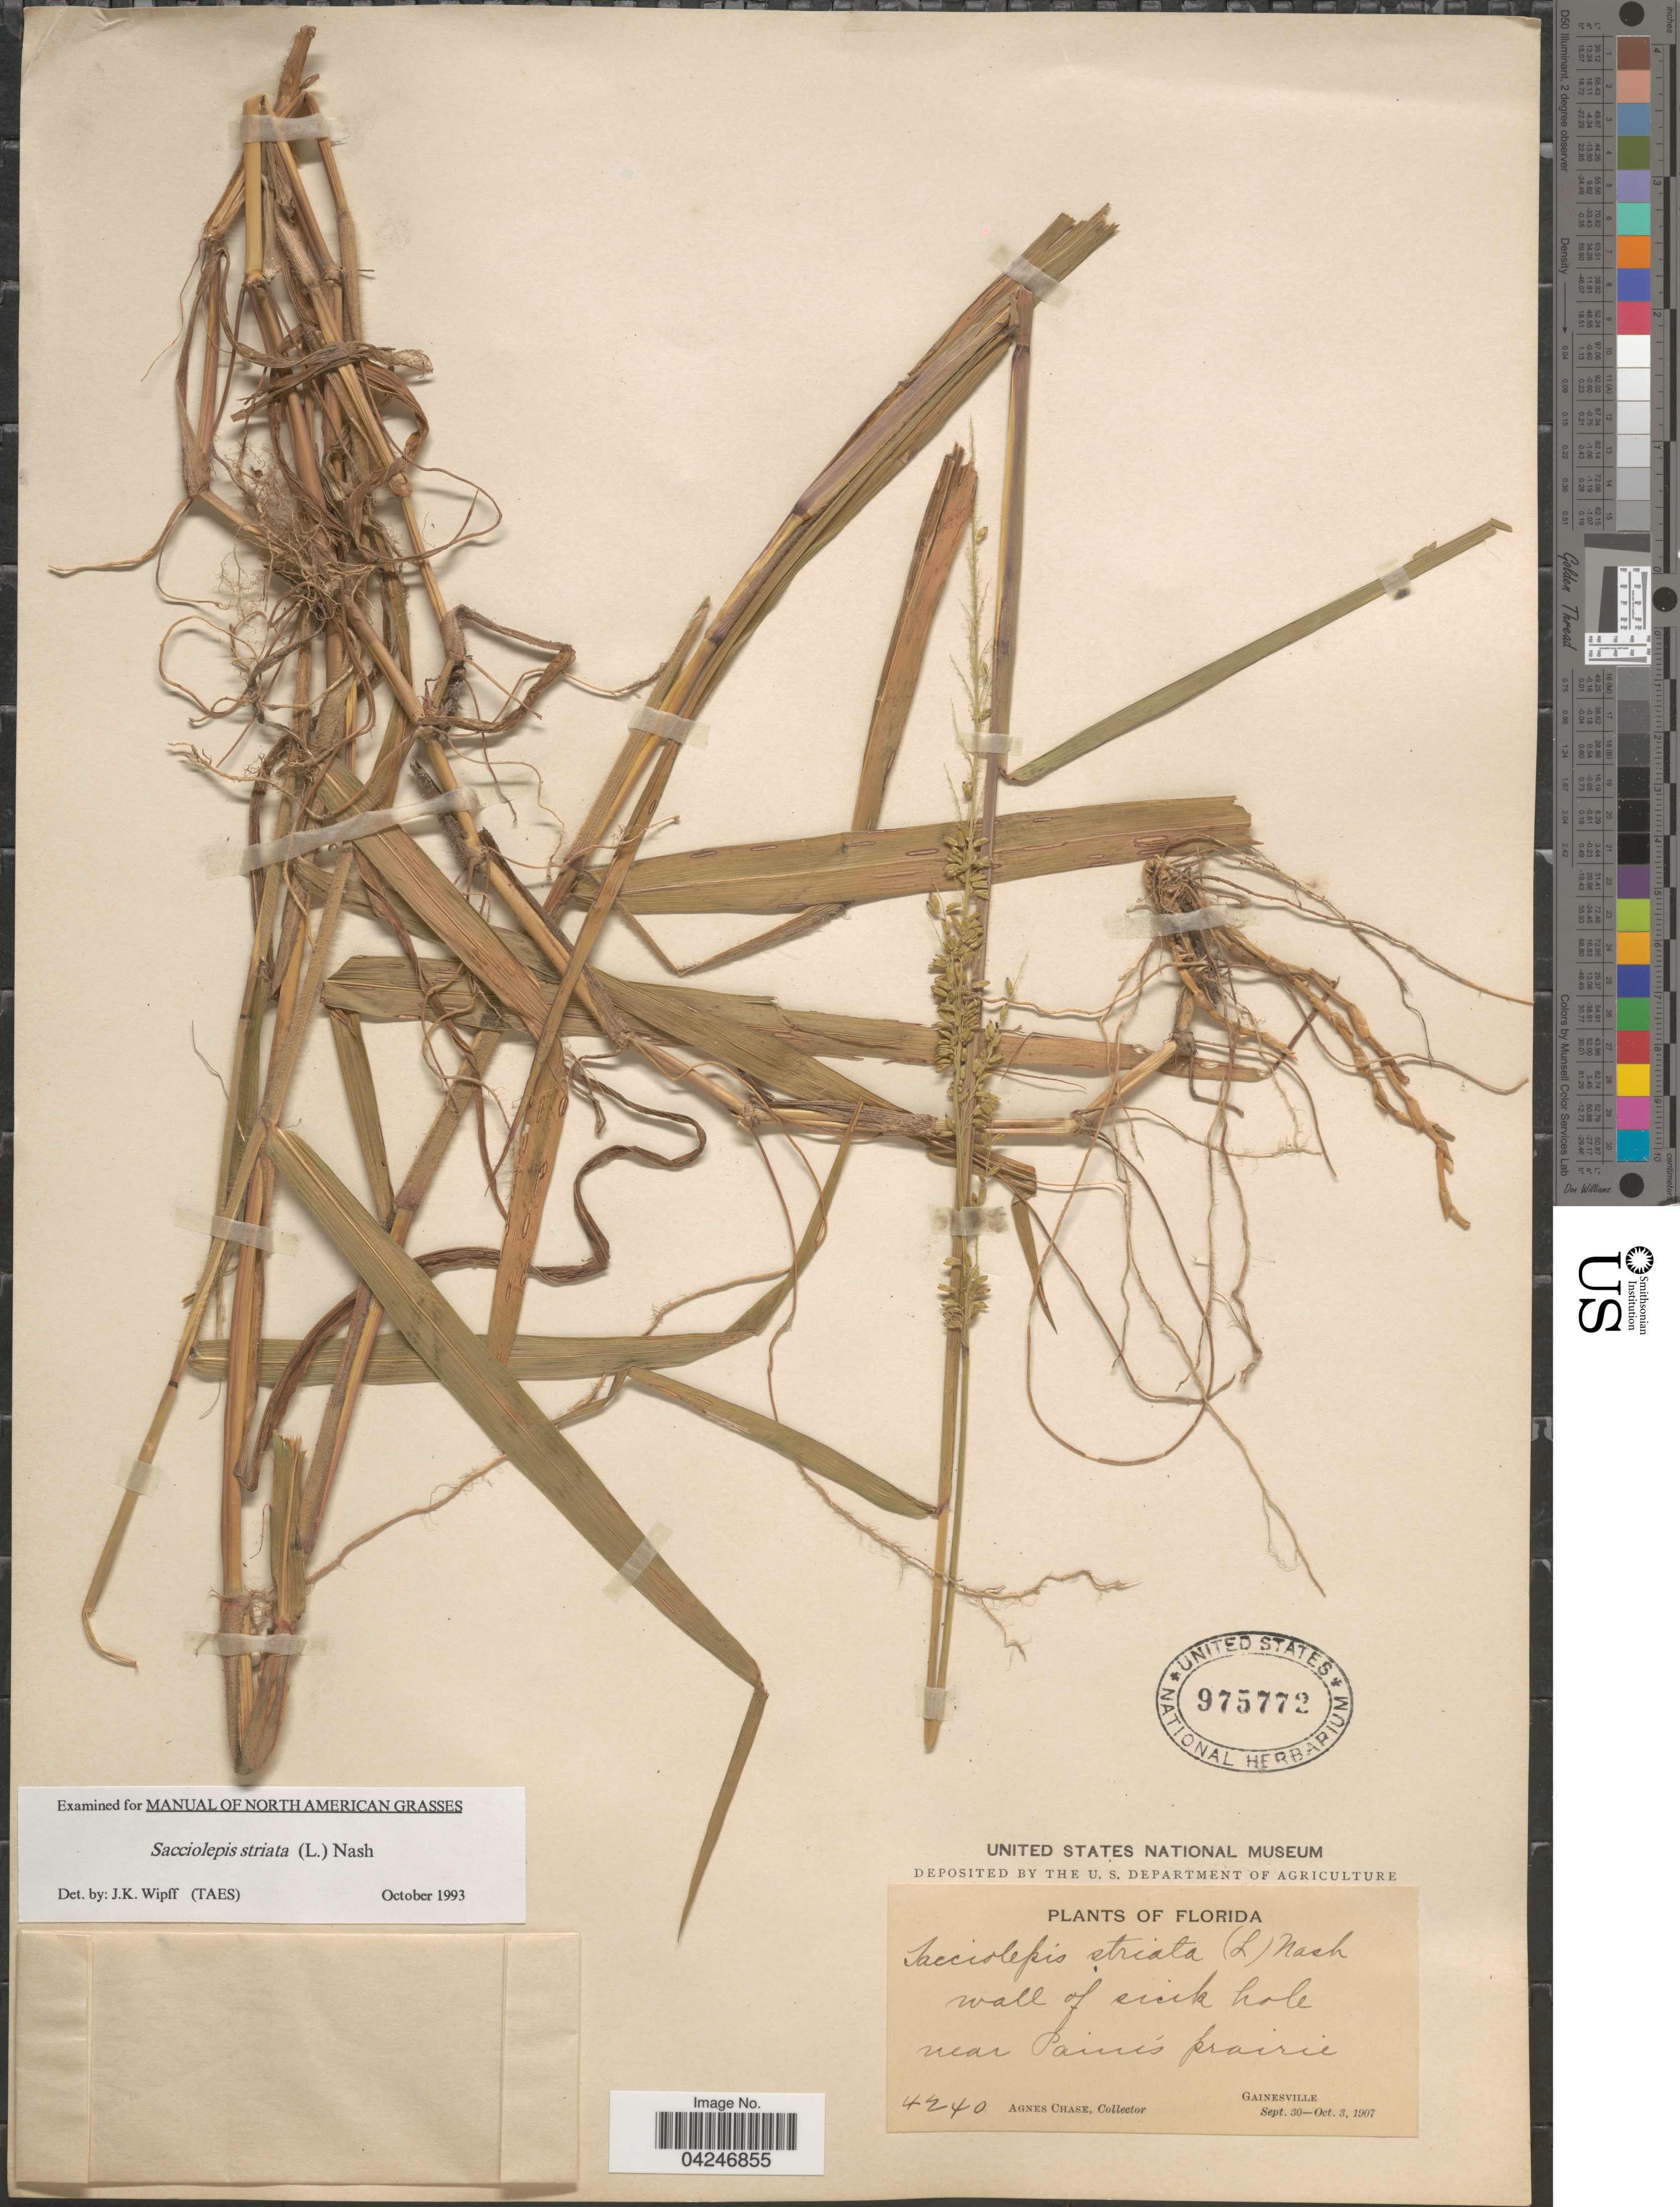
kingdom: Plantae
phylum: Tracheophyta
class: Liliopsida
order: Poales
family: Poaceae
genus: Sacciolepis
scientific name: Sacciolepis striata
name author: (L.) Nash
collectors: A. Chase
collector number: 4240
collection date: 1907-09-30/1907-10-03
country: United States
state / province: Florida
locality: Wall of sicik hole near Paine's prairie. Gainesville.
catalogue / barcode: US 975772